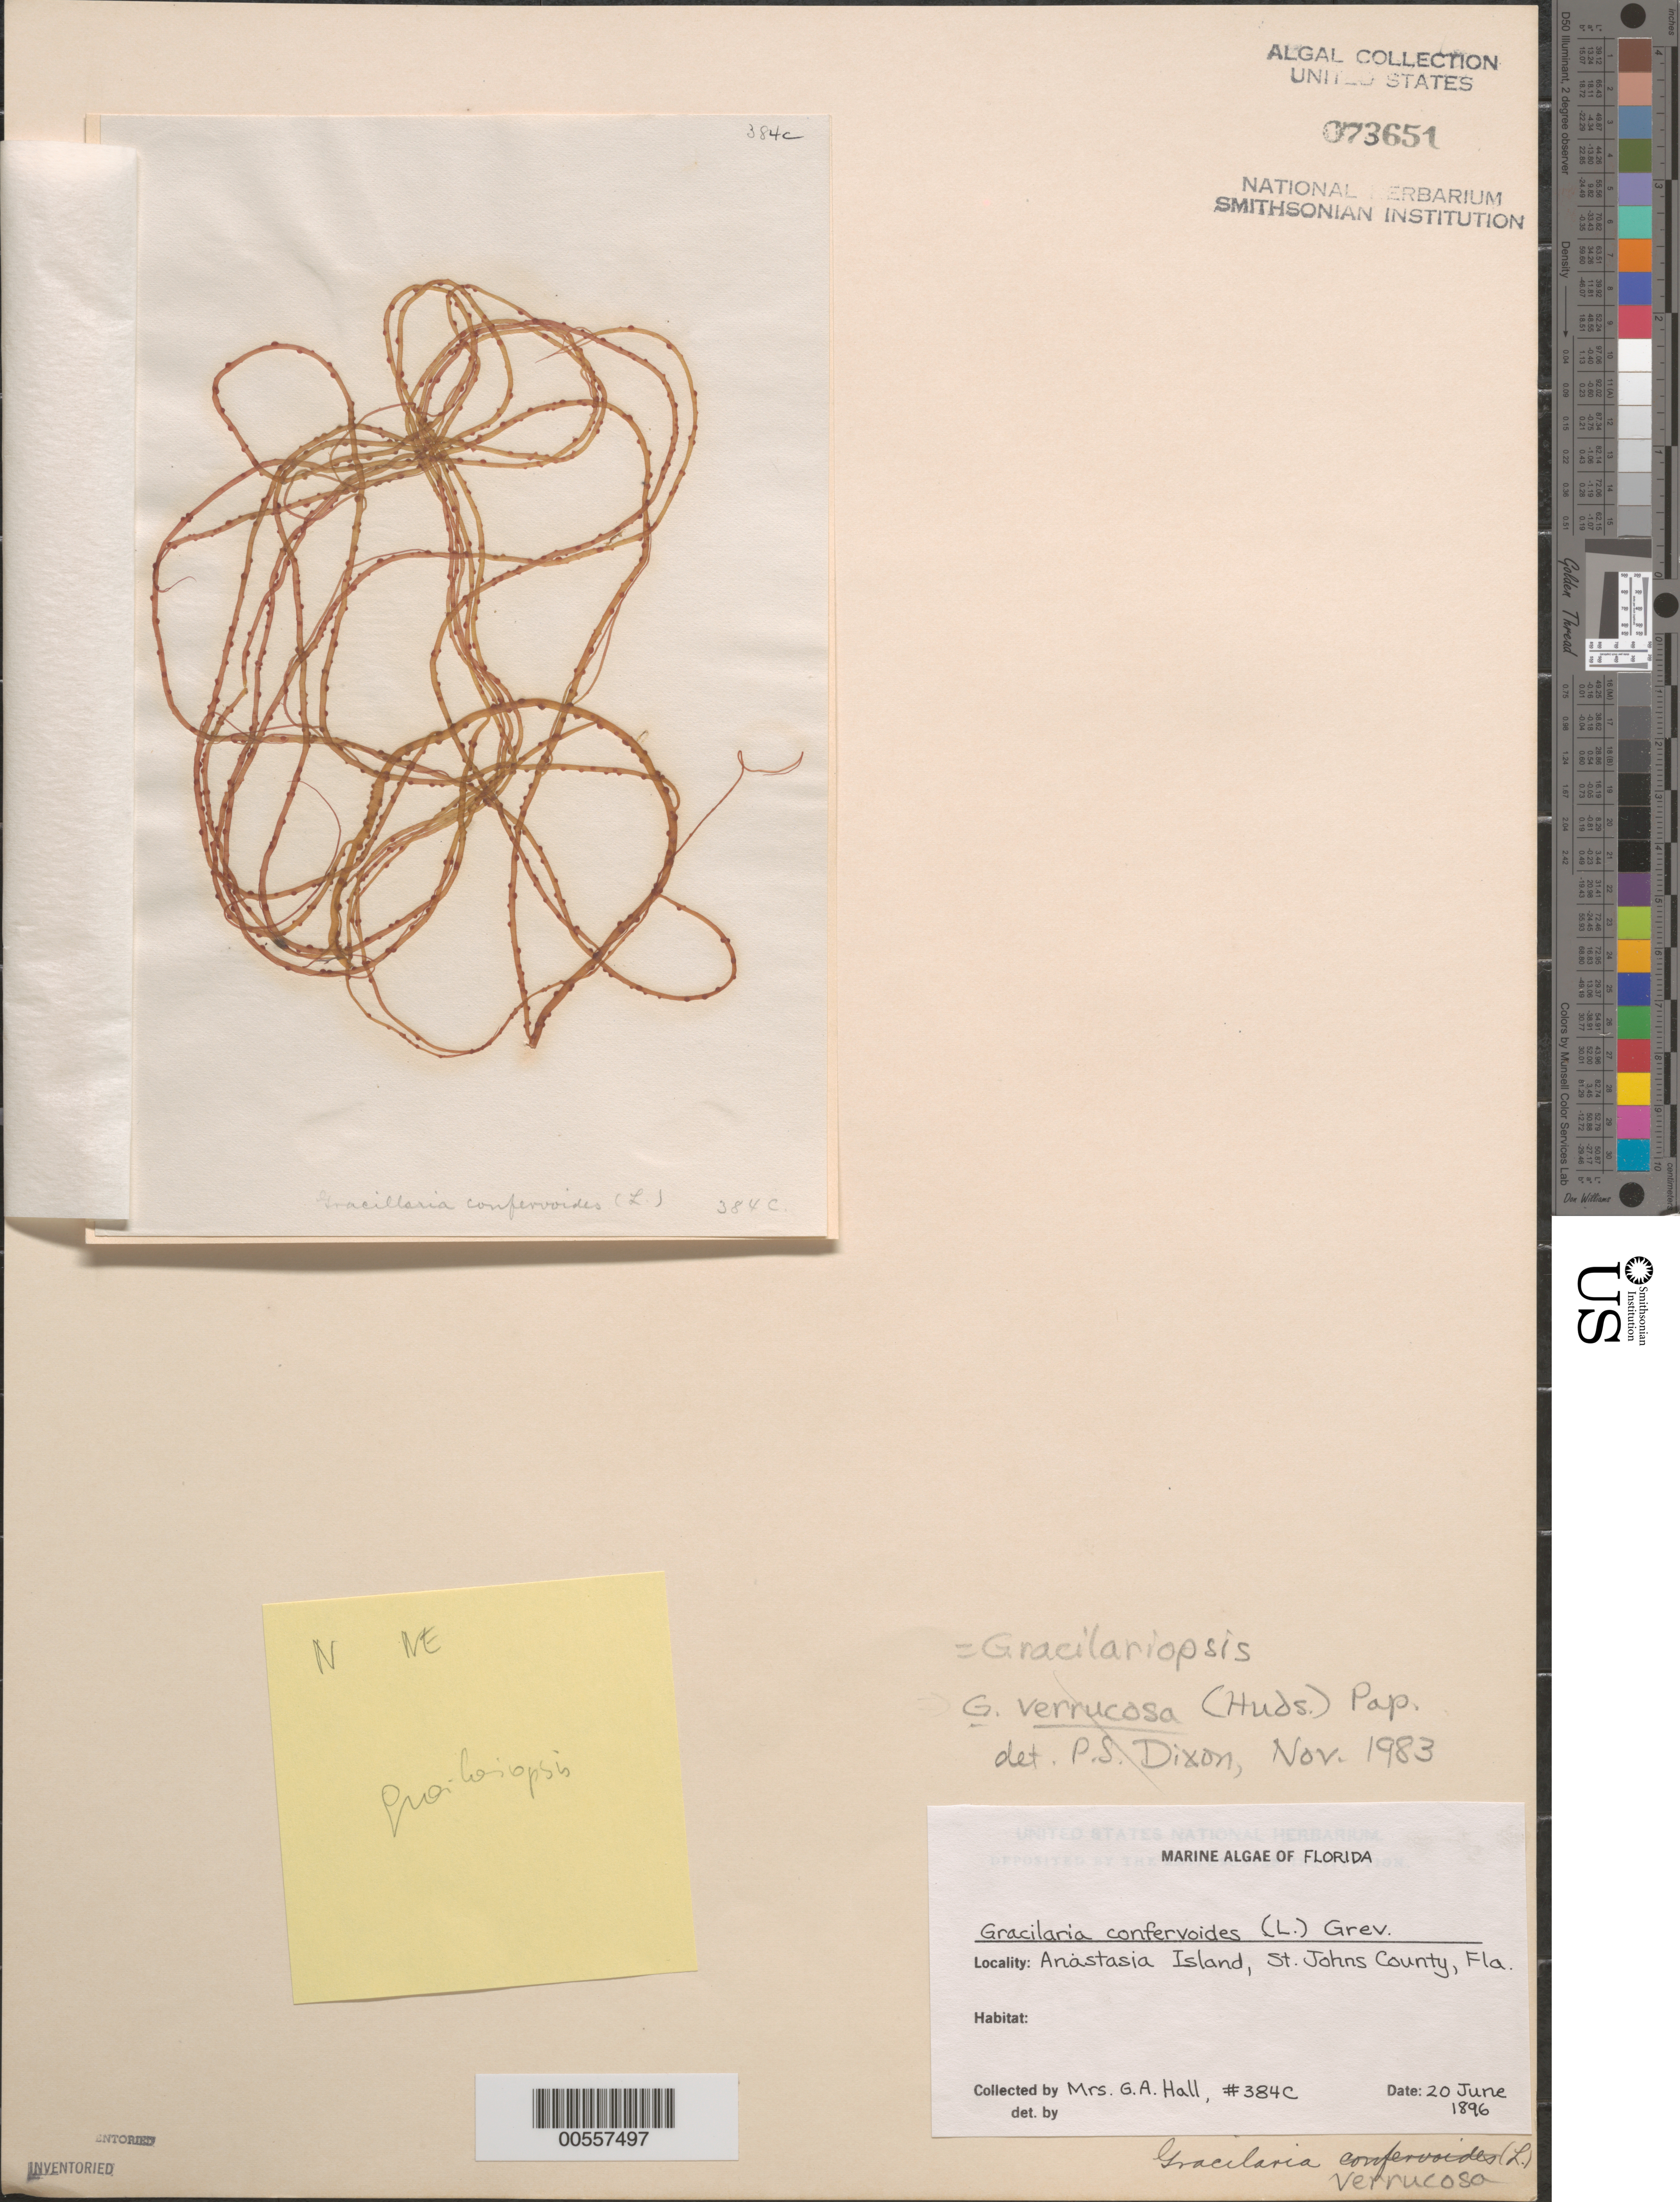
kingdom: Plantae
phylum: Rhodophyta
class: Florideophyceae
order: Gracilariales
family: Gracilariaceae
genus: Gracilariopsis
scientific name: Gracilariopsis sp.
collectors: Mrs. Hall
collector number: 384c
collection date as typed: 20 Jun 1896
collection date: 1896-06-20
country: United States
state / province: Florida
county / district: Saint Johns County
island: Anastasia Island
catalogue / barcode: US 73651